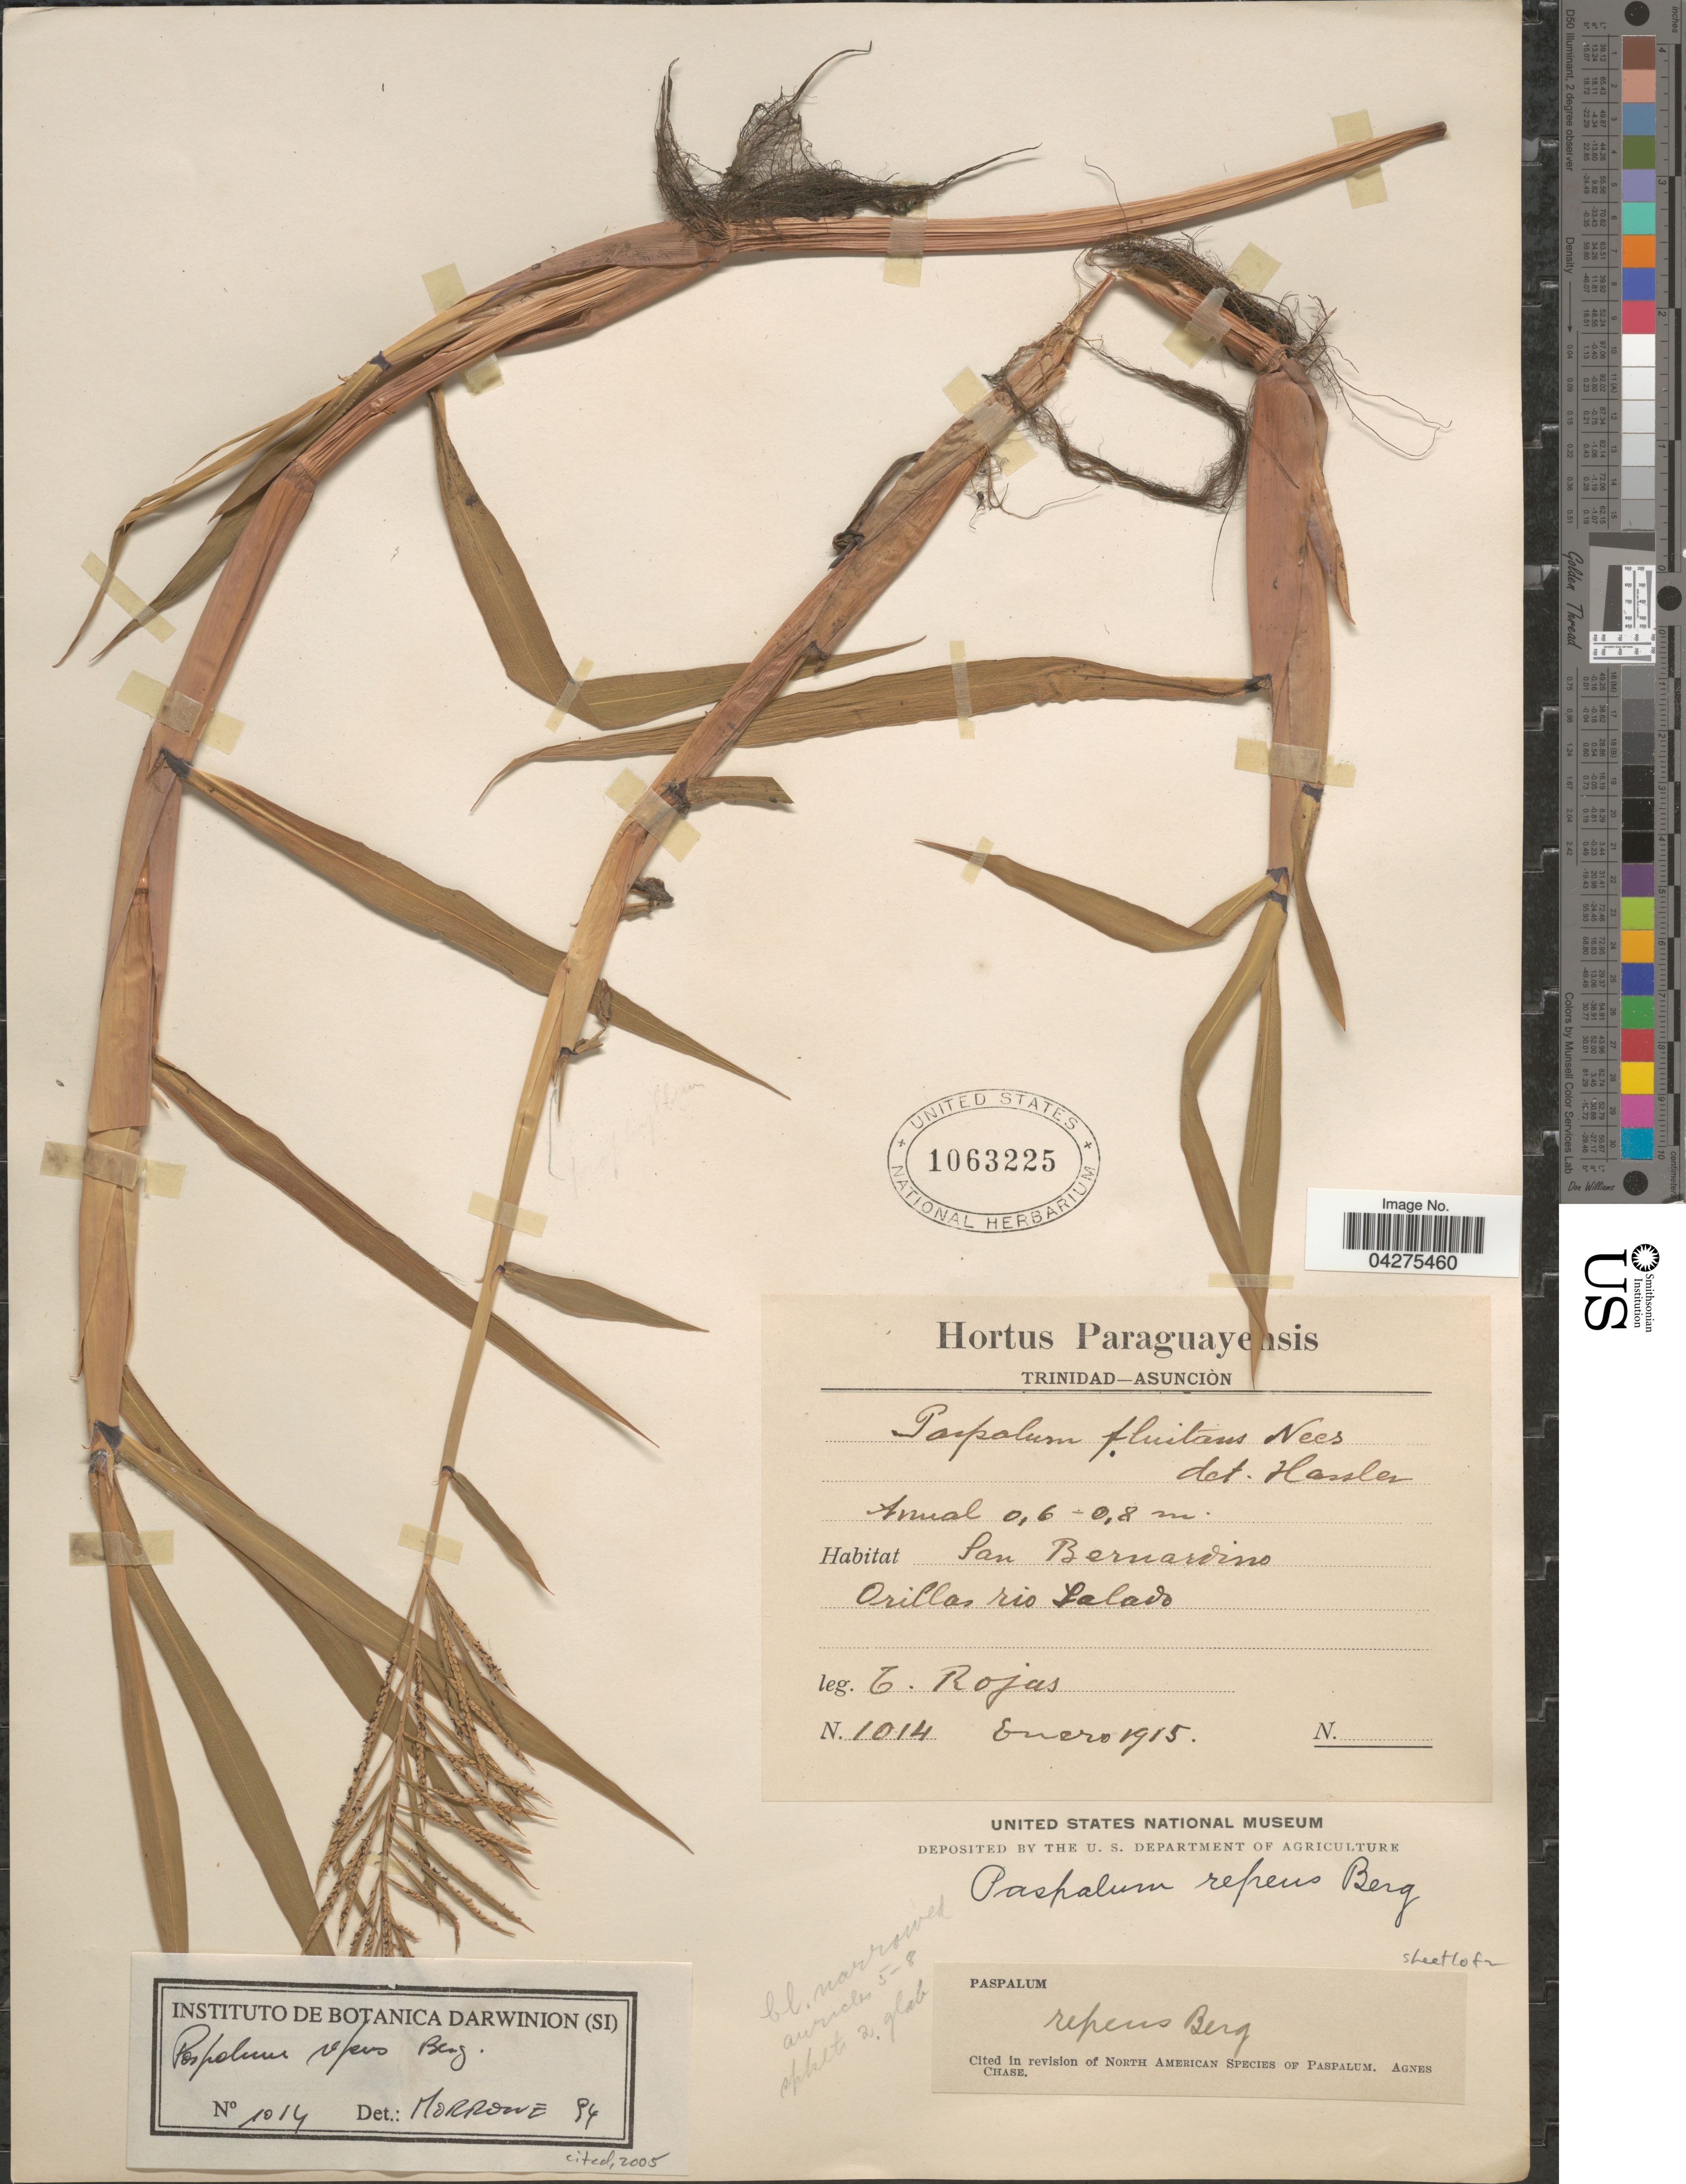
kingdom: Plantae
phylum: Tracheophyta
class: Liliopsida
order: Poales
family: Poaceae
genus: Paspalum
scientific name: Paspalum repens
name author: P.J. Bergius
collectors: T. Rojas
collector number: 1014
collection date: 1915-01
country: Paraguay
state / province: Asuncion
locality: San Bernardino. Orillas rio Salado.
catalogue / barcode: US 1063225